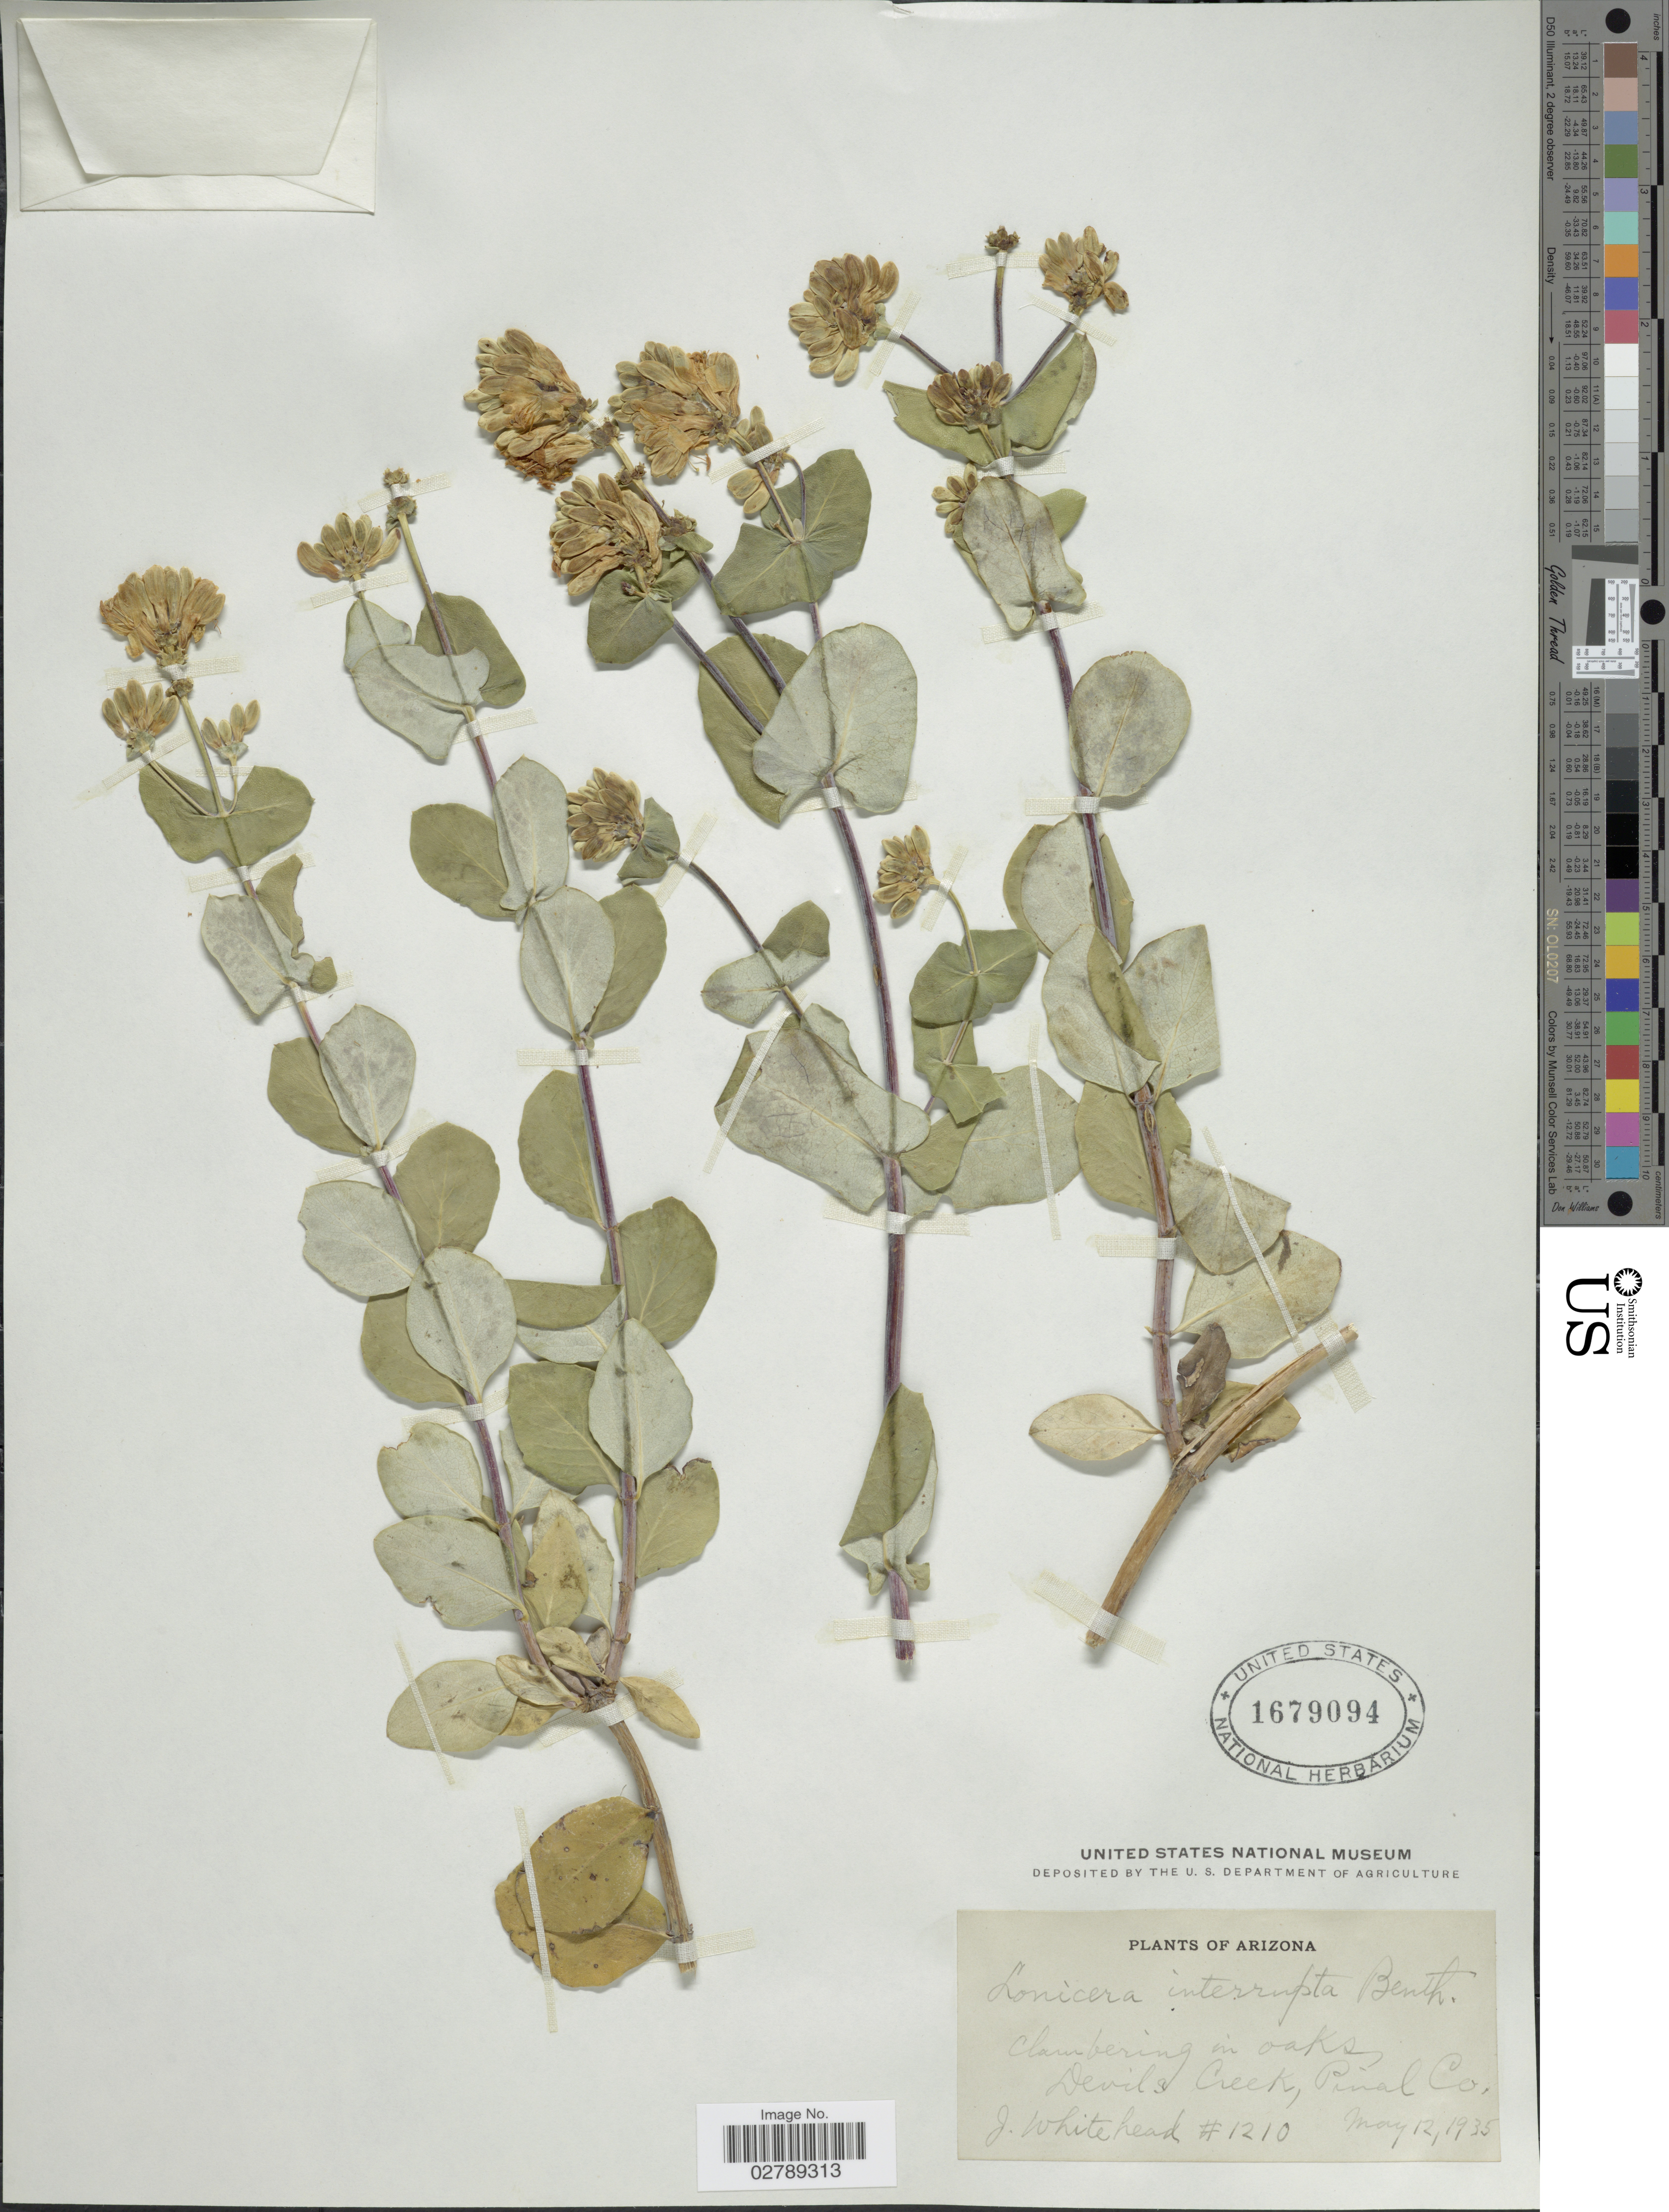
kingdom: Plantae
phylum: Tracheophyta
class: Magnoliopsida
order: Dipsacales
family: Caprifoliaceae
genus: Lonicera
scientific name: Lonicera interrupta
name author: Benth.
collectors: J. Whitehead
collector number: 1210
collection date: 1935-05-12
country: United States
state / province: Arizona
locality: Clambering in oaks, Devil's Creek, Pinal Co.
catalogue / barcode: US 1679094